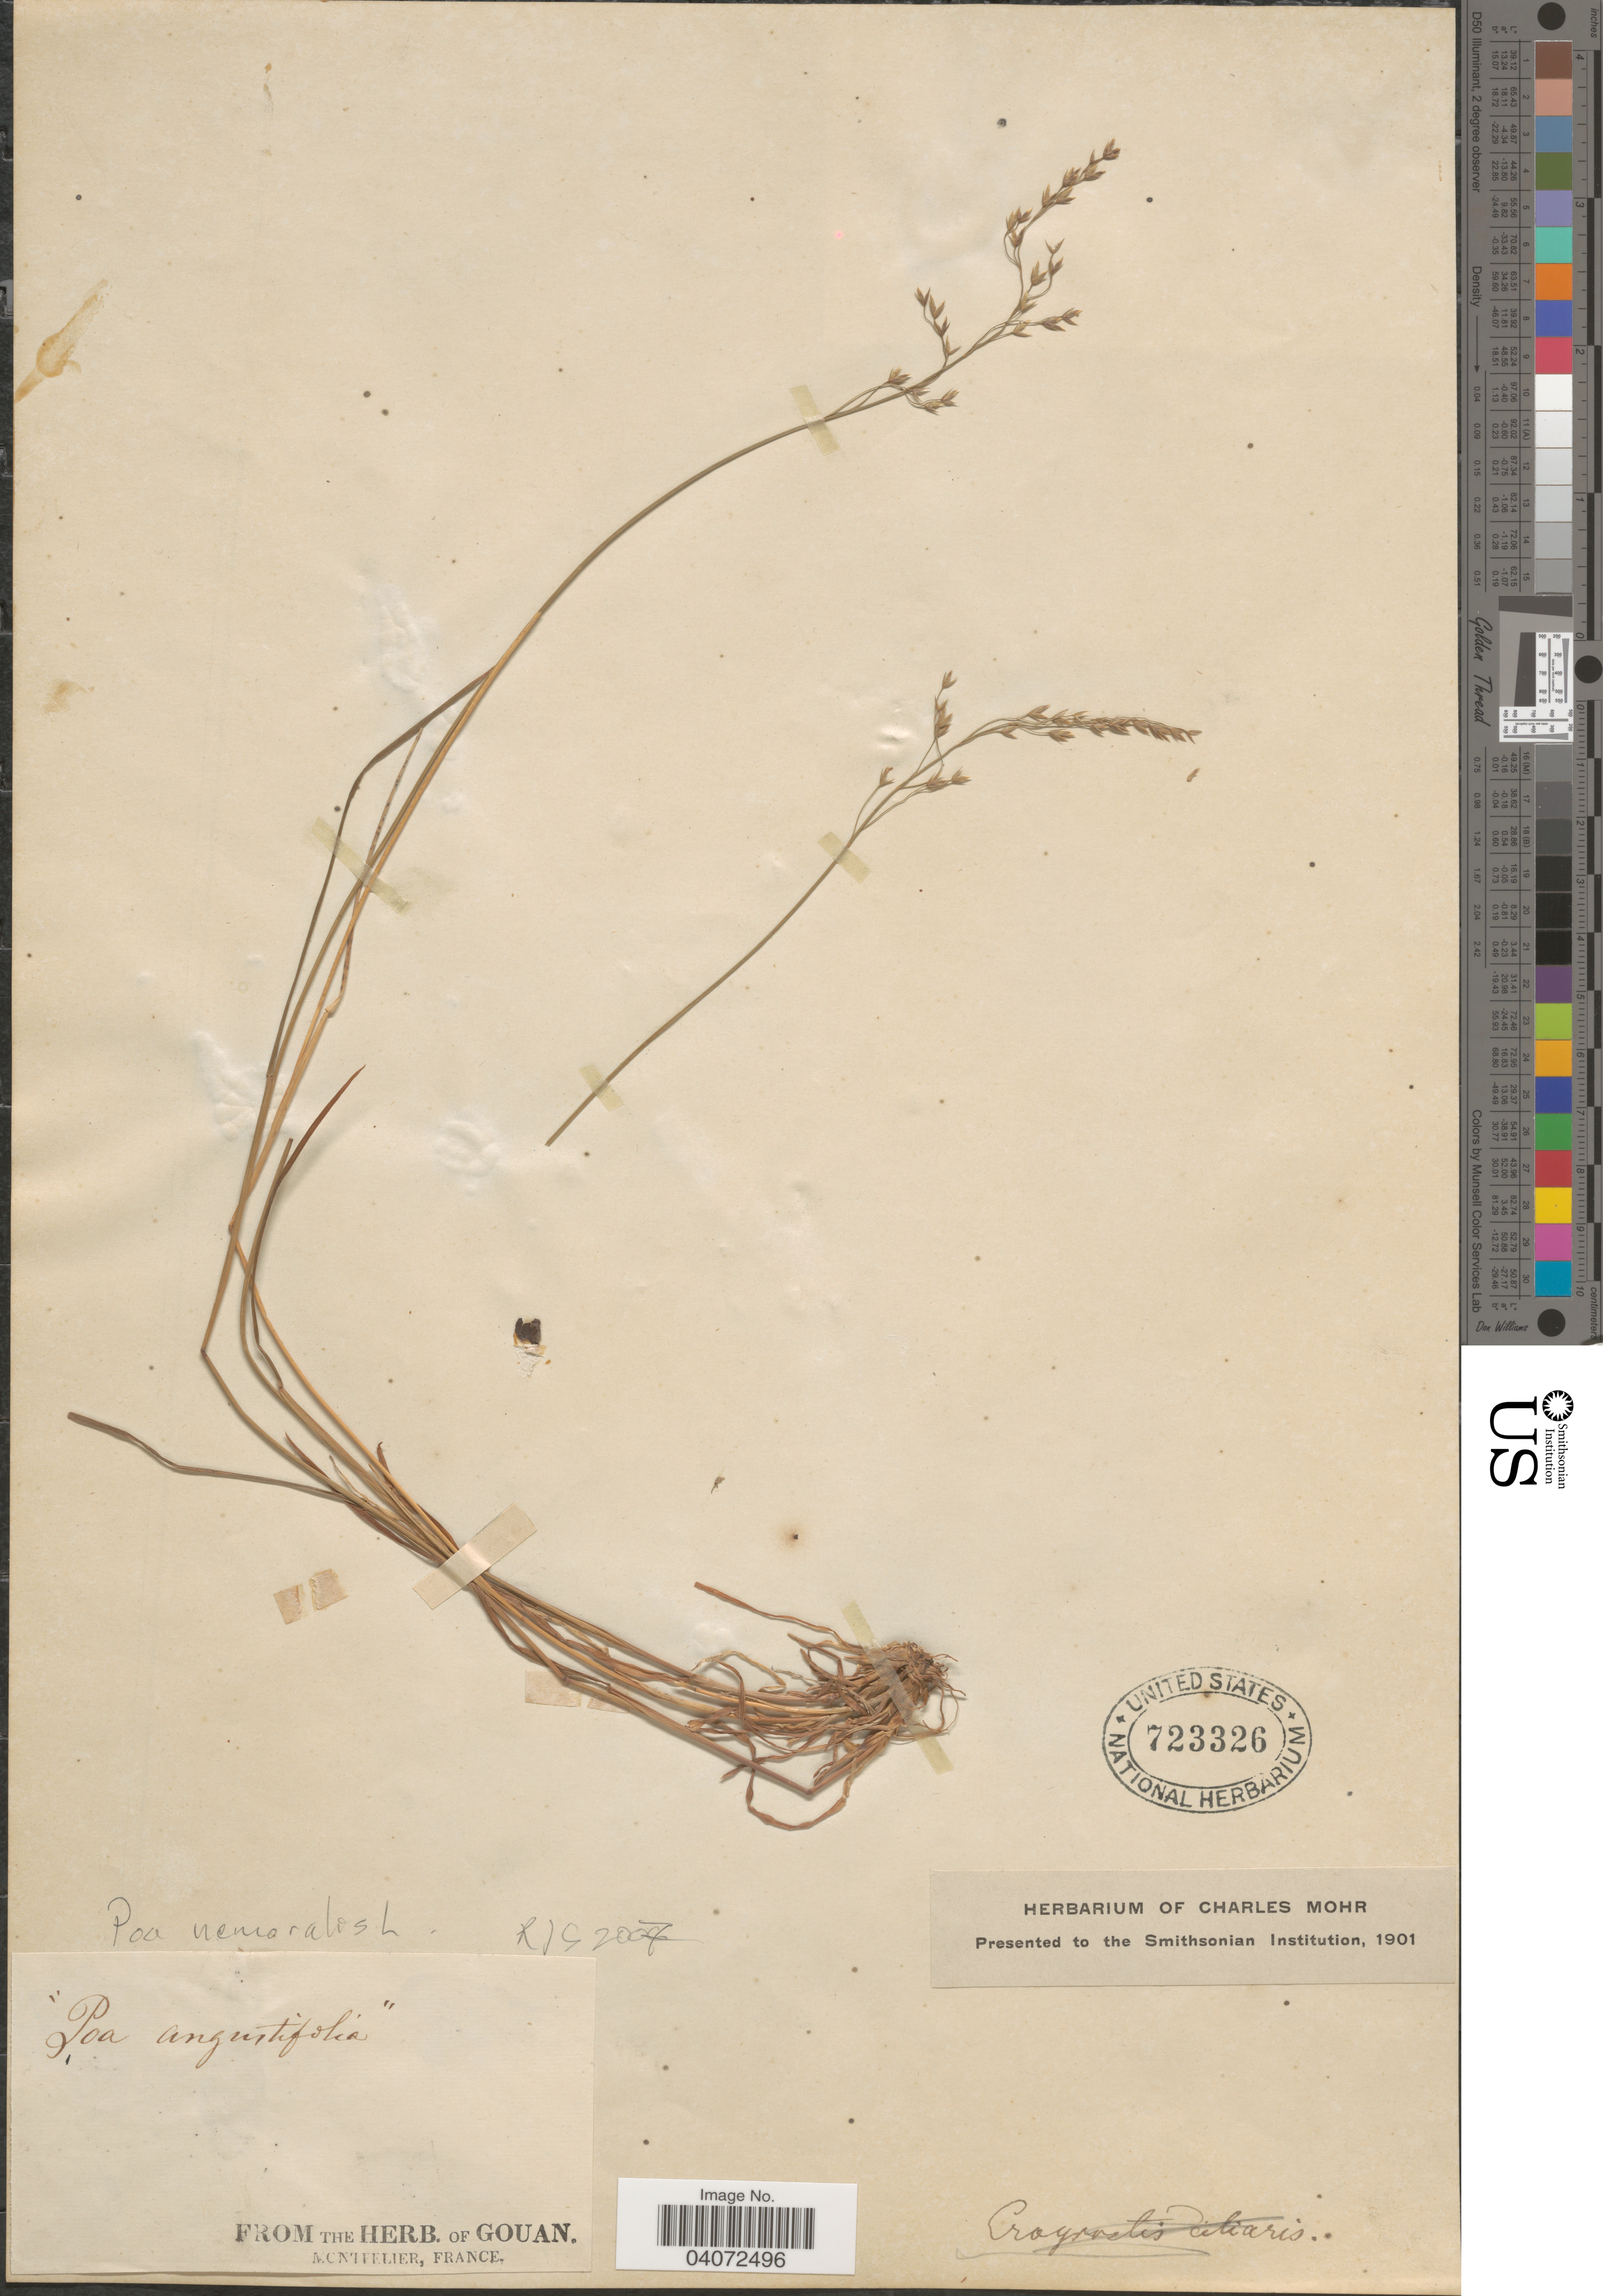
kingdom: Plantae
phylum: Tracheophyta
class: Liliopsida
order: Poales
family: Poaceae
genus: Poa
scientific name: Poa nemoralis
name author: L.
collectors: ex herb. Gouan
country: France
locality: Montpellier.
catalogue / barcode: US 723326